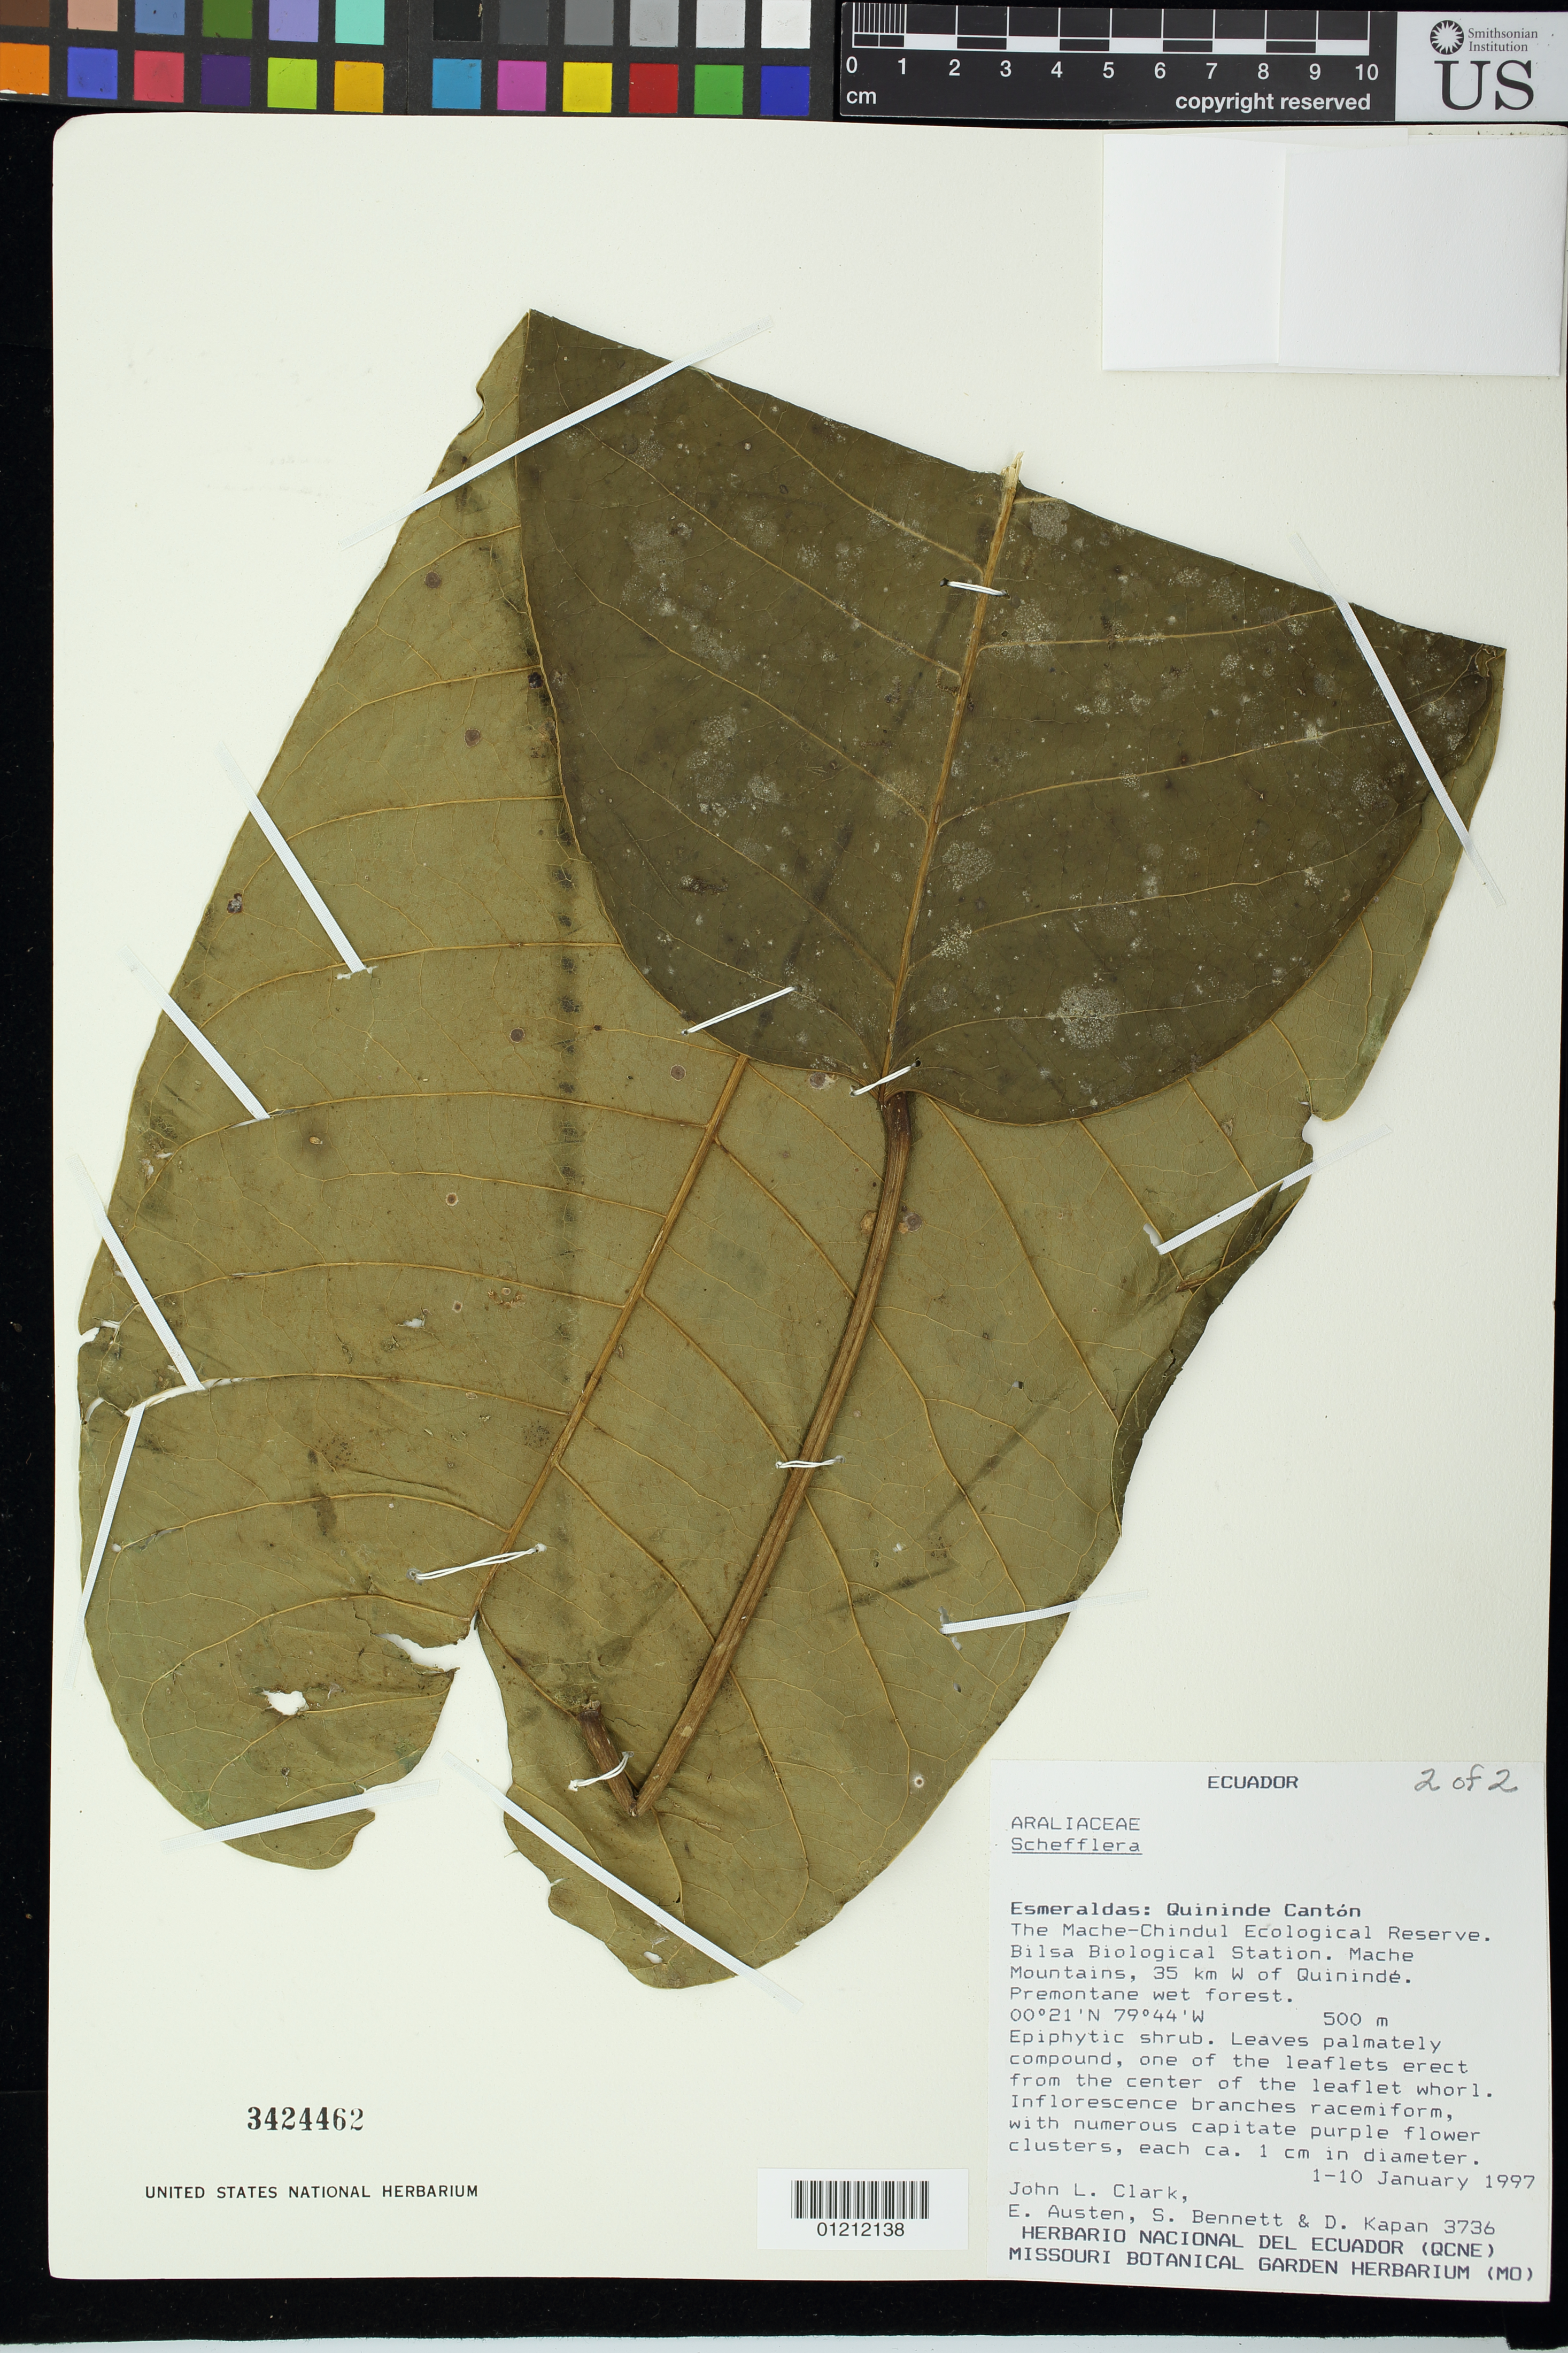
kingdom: Plantae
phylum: Tracheophyta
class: Magnoliopsida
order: Apiales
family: Araliaceae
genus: Schefflera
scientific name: Schefflera sp.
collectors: J. L. Clark, E. Austen, S. Bennett & D. Kapan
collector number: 3736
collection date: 1997-01-10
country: Ecuador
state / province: Esmeraldas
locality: Esmeraldas: Quinindé Cantón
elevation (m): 500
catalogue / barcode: US 3424462